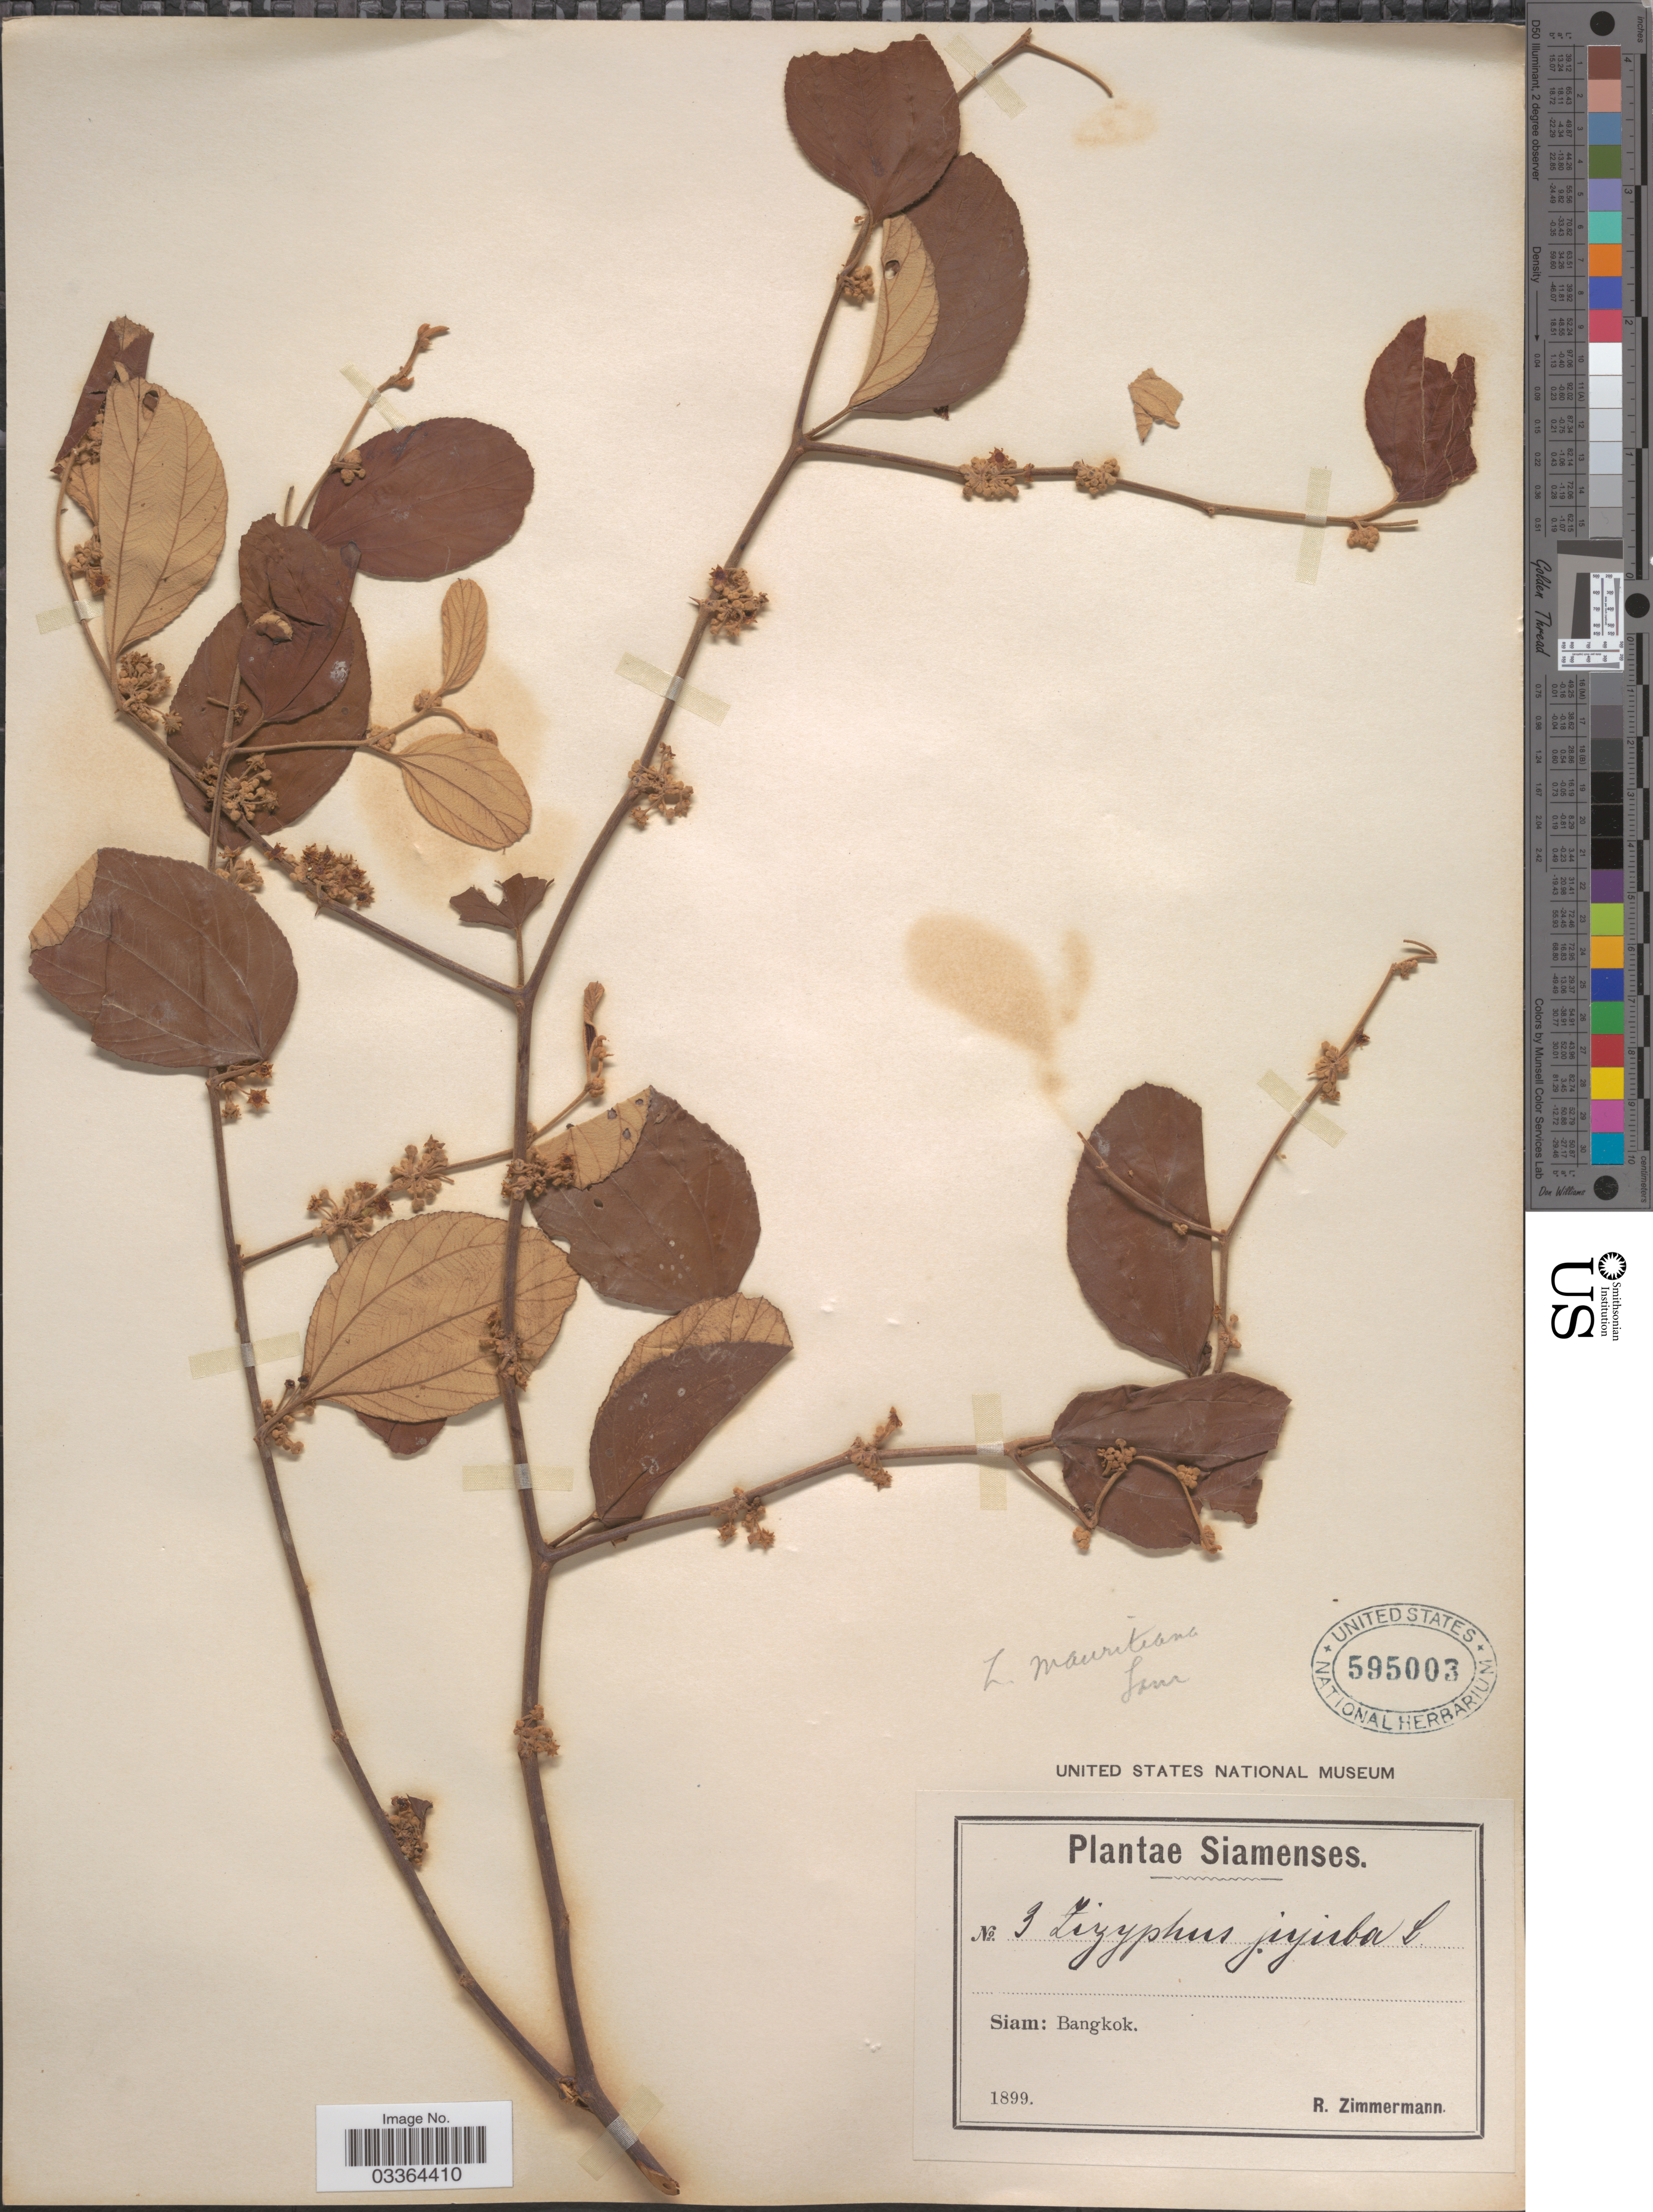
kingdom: Plantae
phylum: Tracheophyta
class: Magnoliopsida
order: Rosales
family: Rhamnaceae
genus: Ziziphus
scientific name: Ziziphus mauritiana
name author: Lam.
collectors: R. Zimmermann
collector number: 3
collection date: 1899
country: Thailand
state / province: Bangkok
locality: Siam.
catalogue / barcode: US 595003